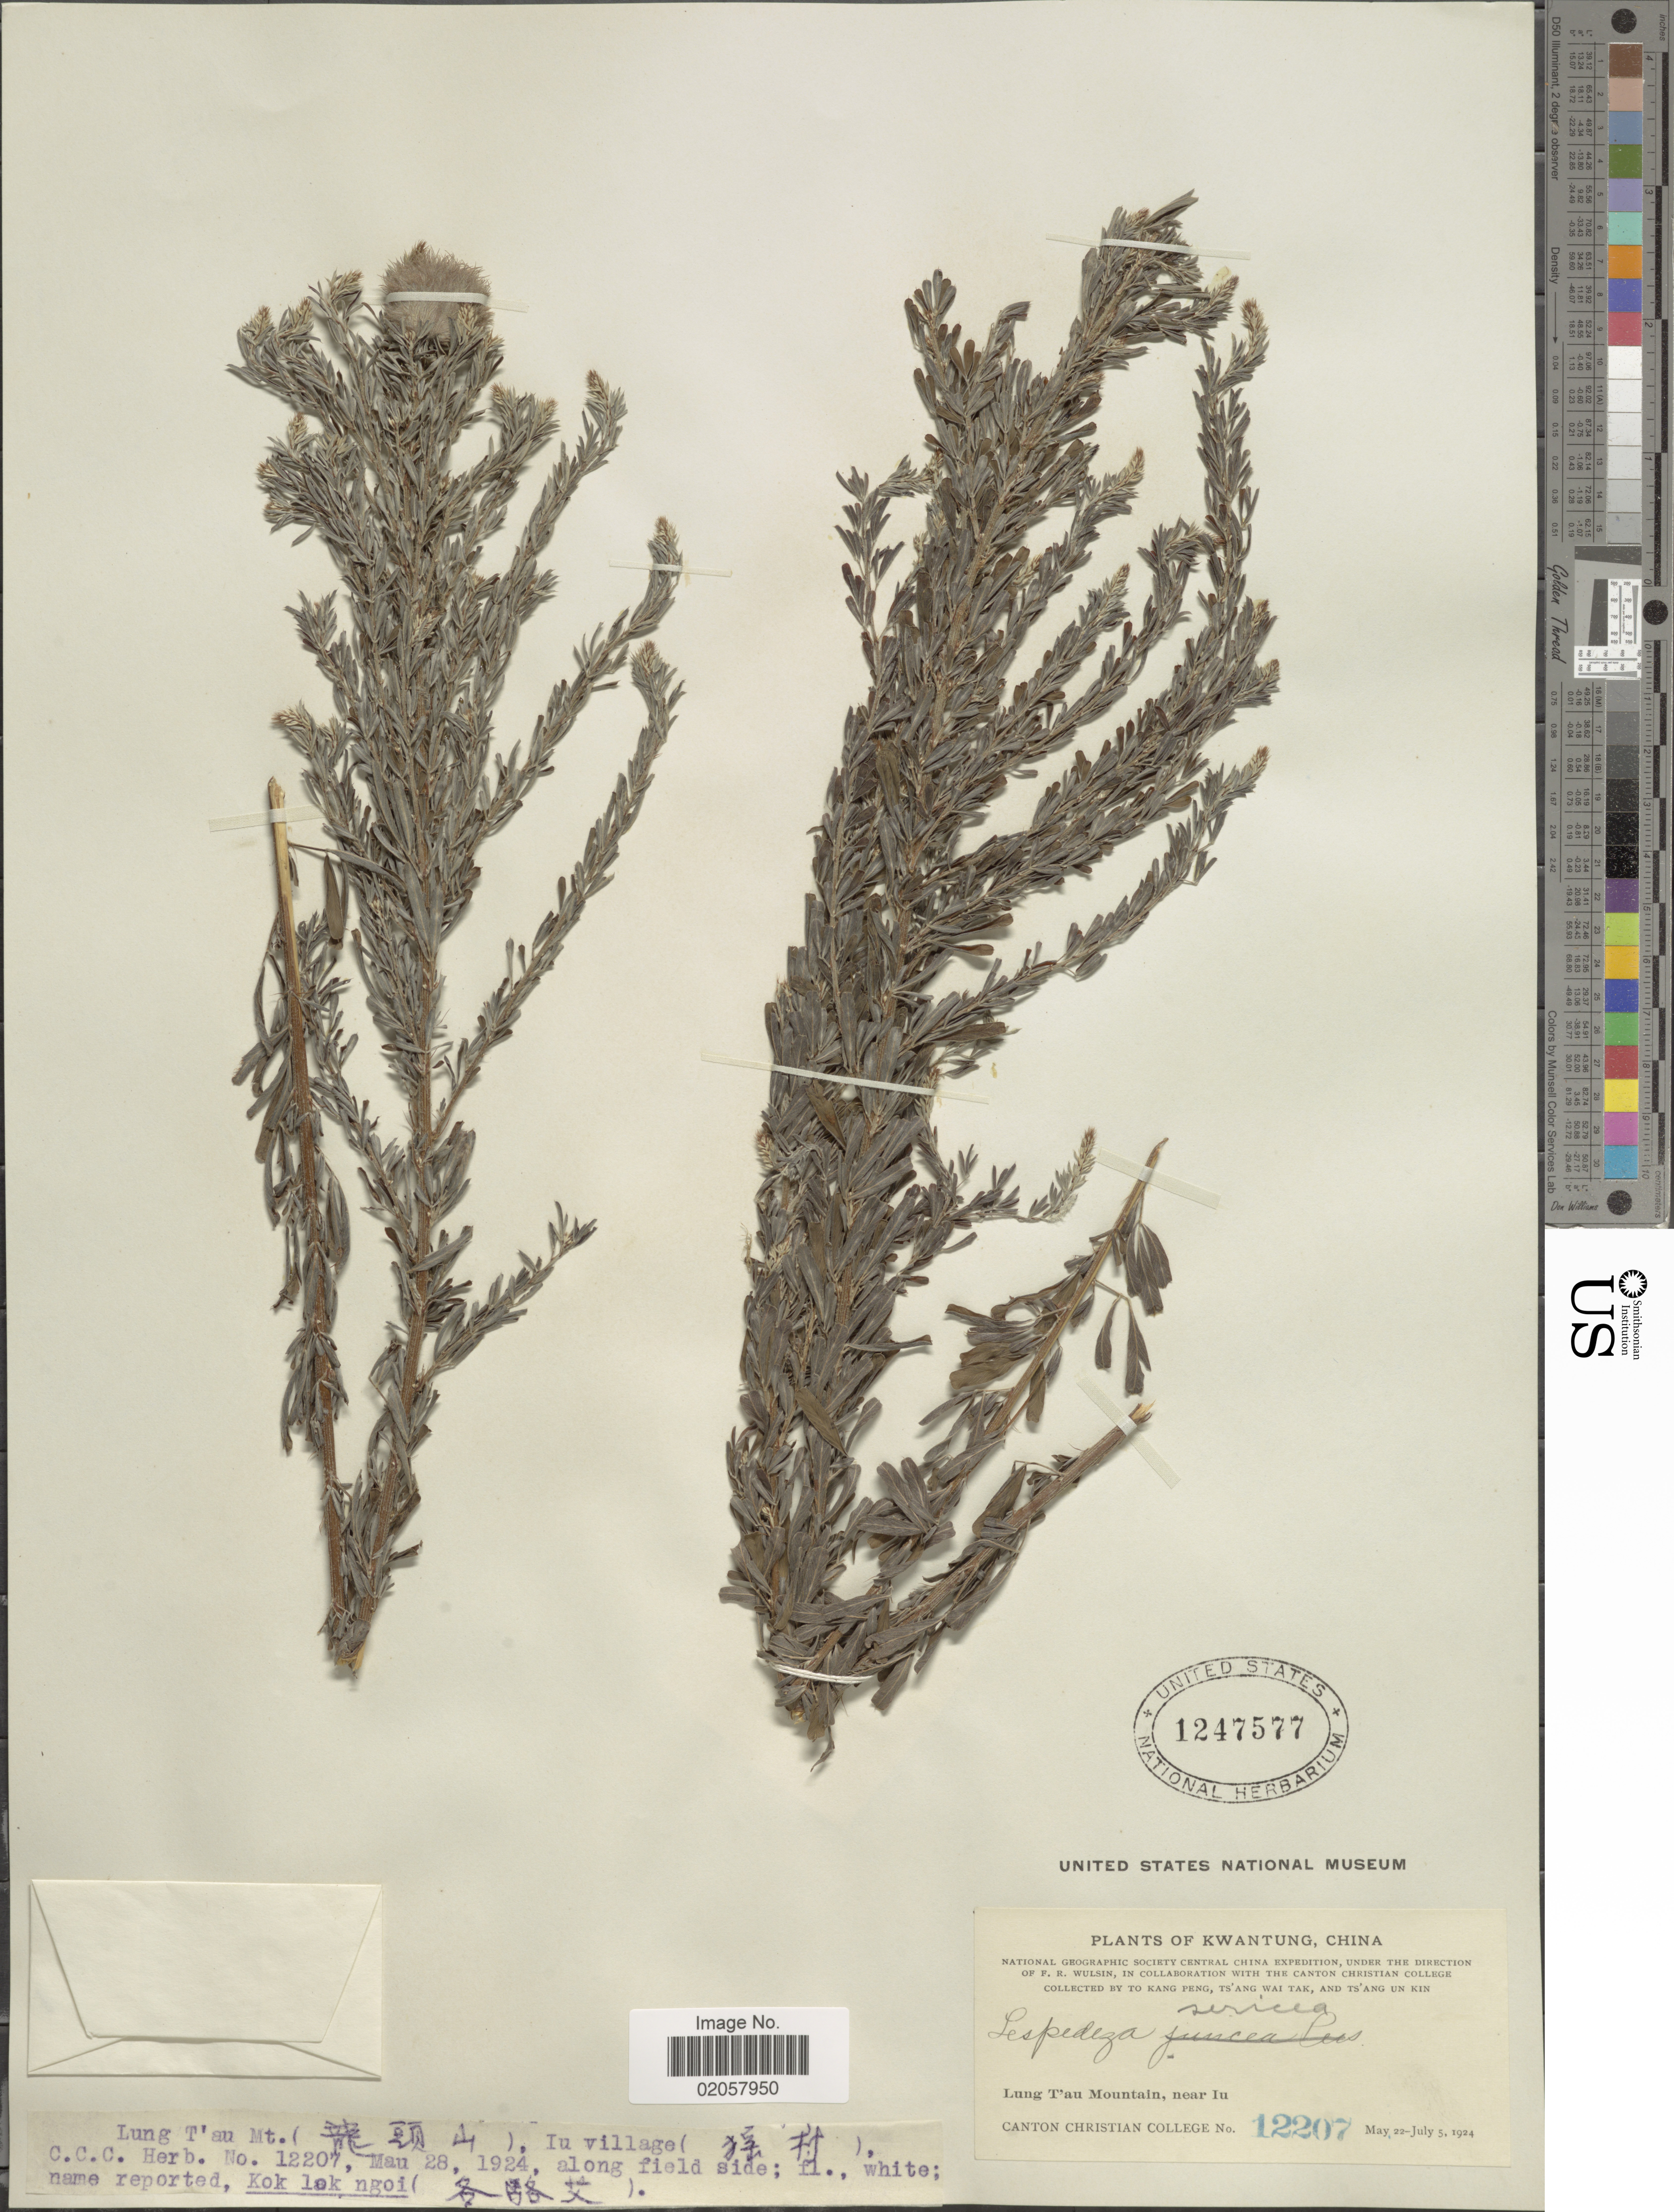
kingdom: Plantae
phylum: Tracheophyta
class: Magnoliopsida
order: Fabales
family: Fabaceae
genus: Lespedeza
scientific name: Lespedeza cuneata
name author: (Dum. Cours.) G. Don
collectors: Kang Peng To, W. T. Tsang & U. K. Tsang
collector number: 12207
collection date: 1924-05-22/1924-07-05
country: China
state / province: Guangdong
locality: Kwangtung, Lung T'au Mountain, near Iu; Lung T'au Mt., Iu village, along field side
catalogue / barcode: US 1247577